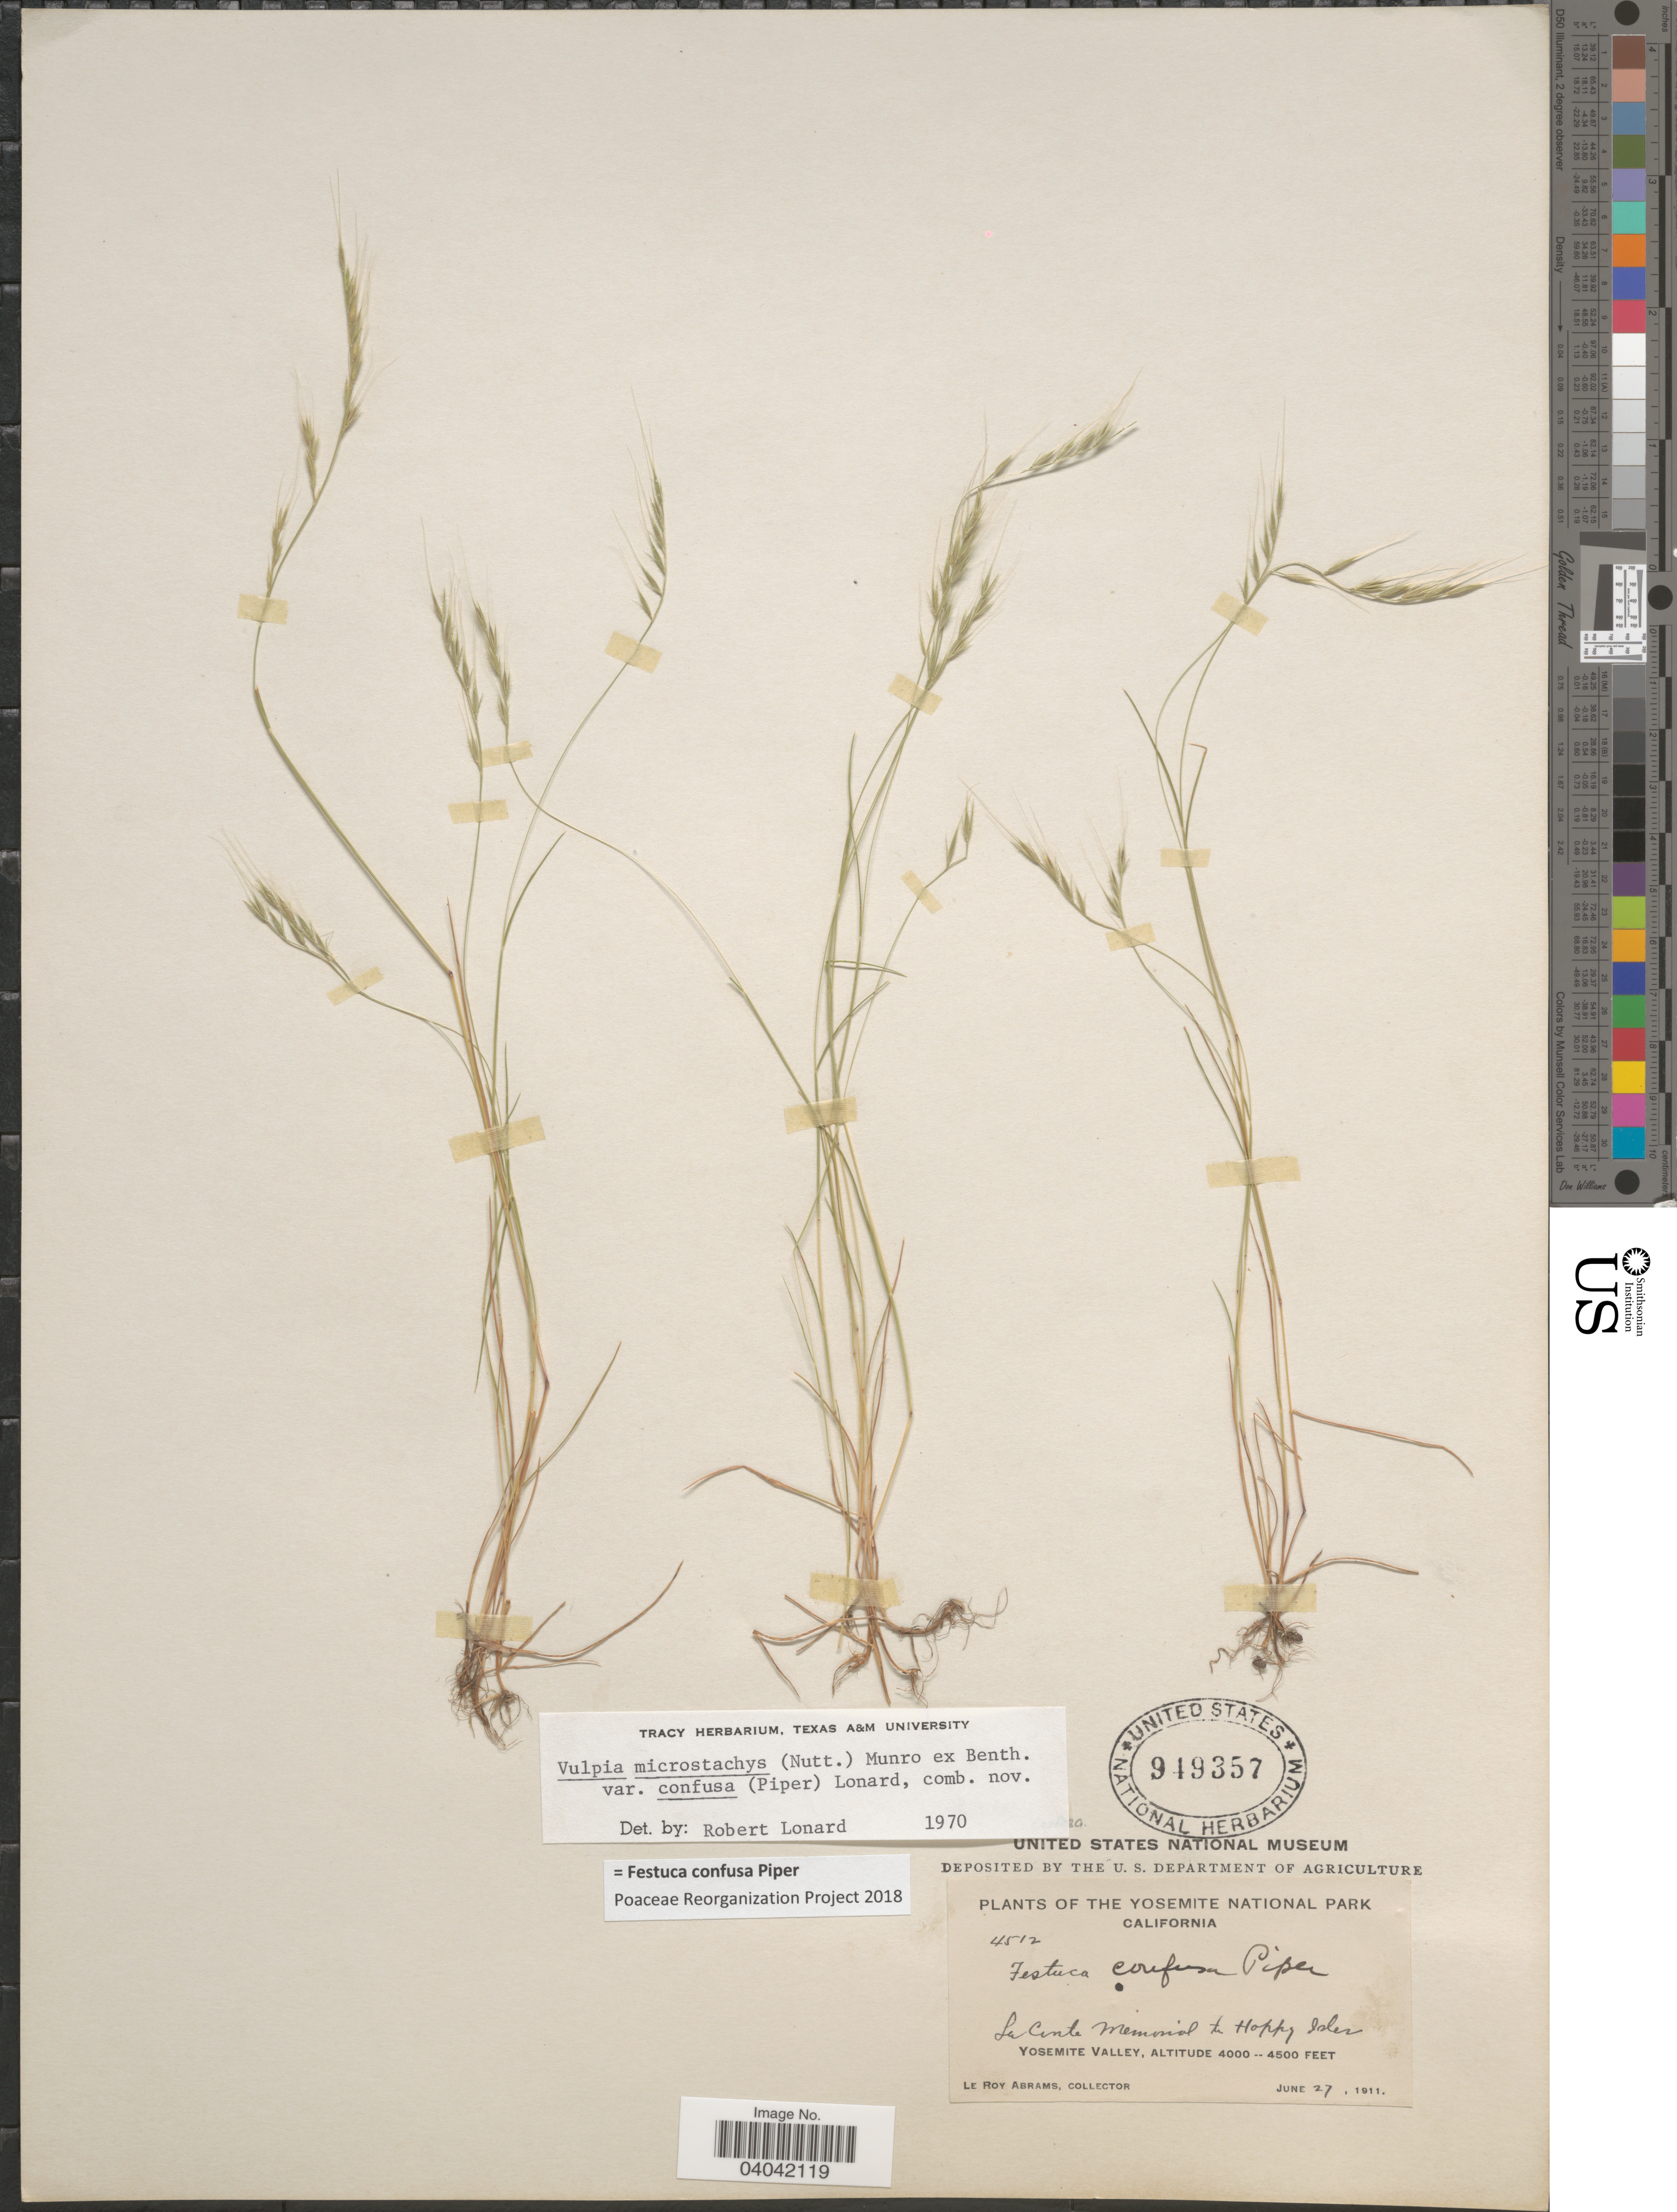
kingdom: Plantae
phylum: Tracheophyta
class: Liliopsida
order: Poales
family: Poaceae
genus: Festuca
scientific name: Festuca confusa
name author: Piper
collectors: L. Abrams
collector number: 4512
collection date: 1911-06-27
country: United States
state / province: California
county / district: Mariposa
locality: The Yosemite National Park. La Cente Memorial to Hoppy Isler. Yosemite Valley.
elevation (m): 1219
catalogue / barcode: US 949357